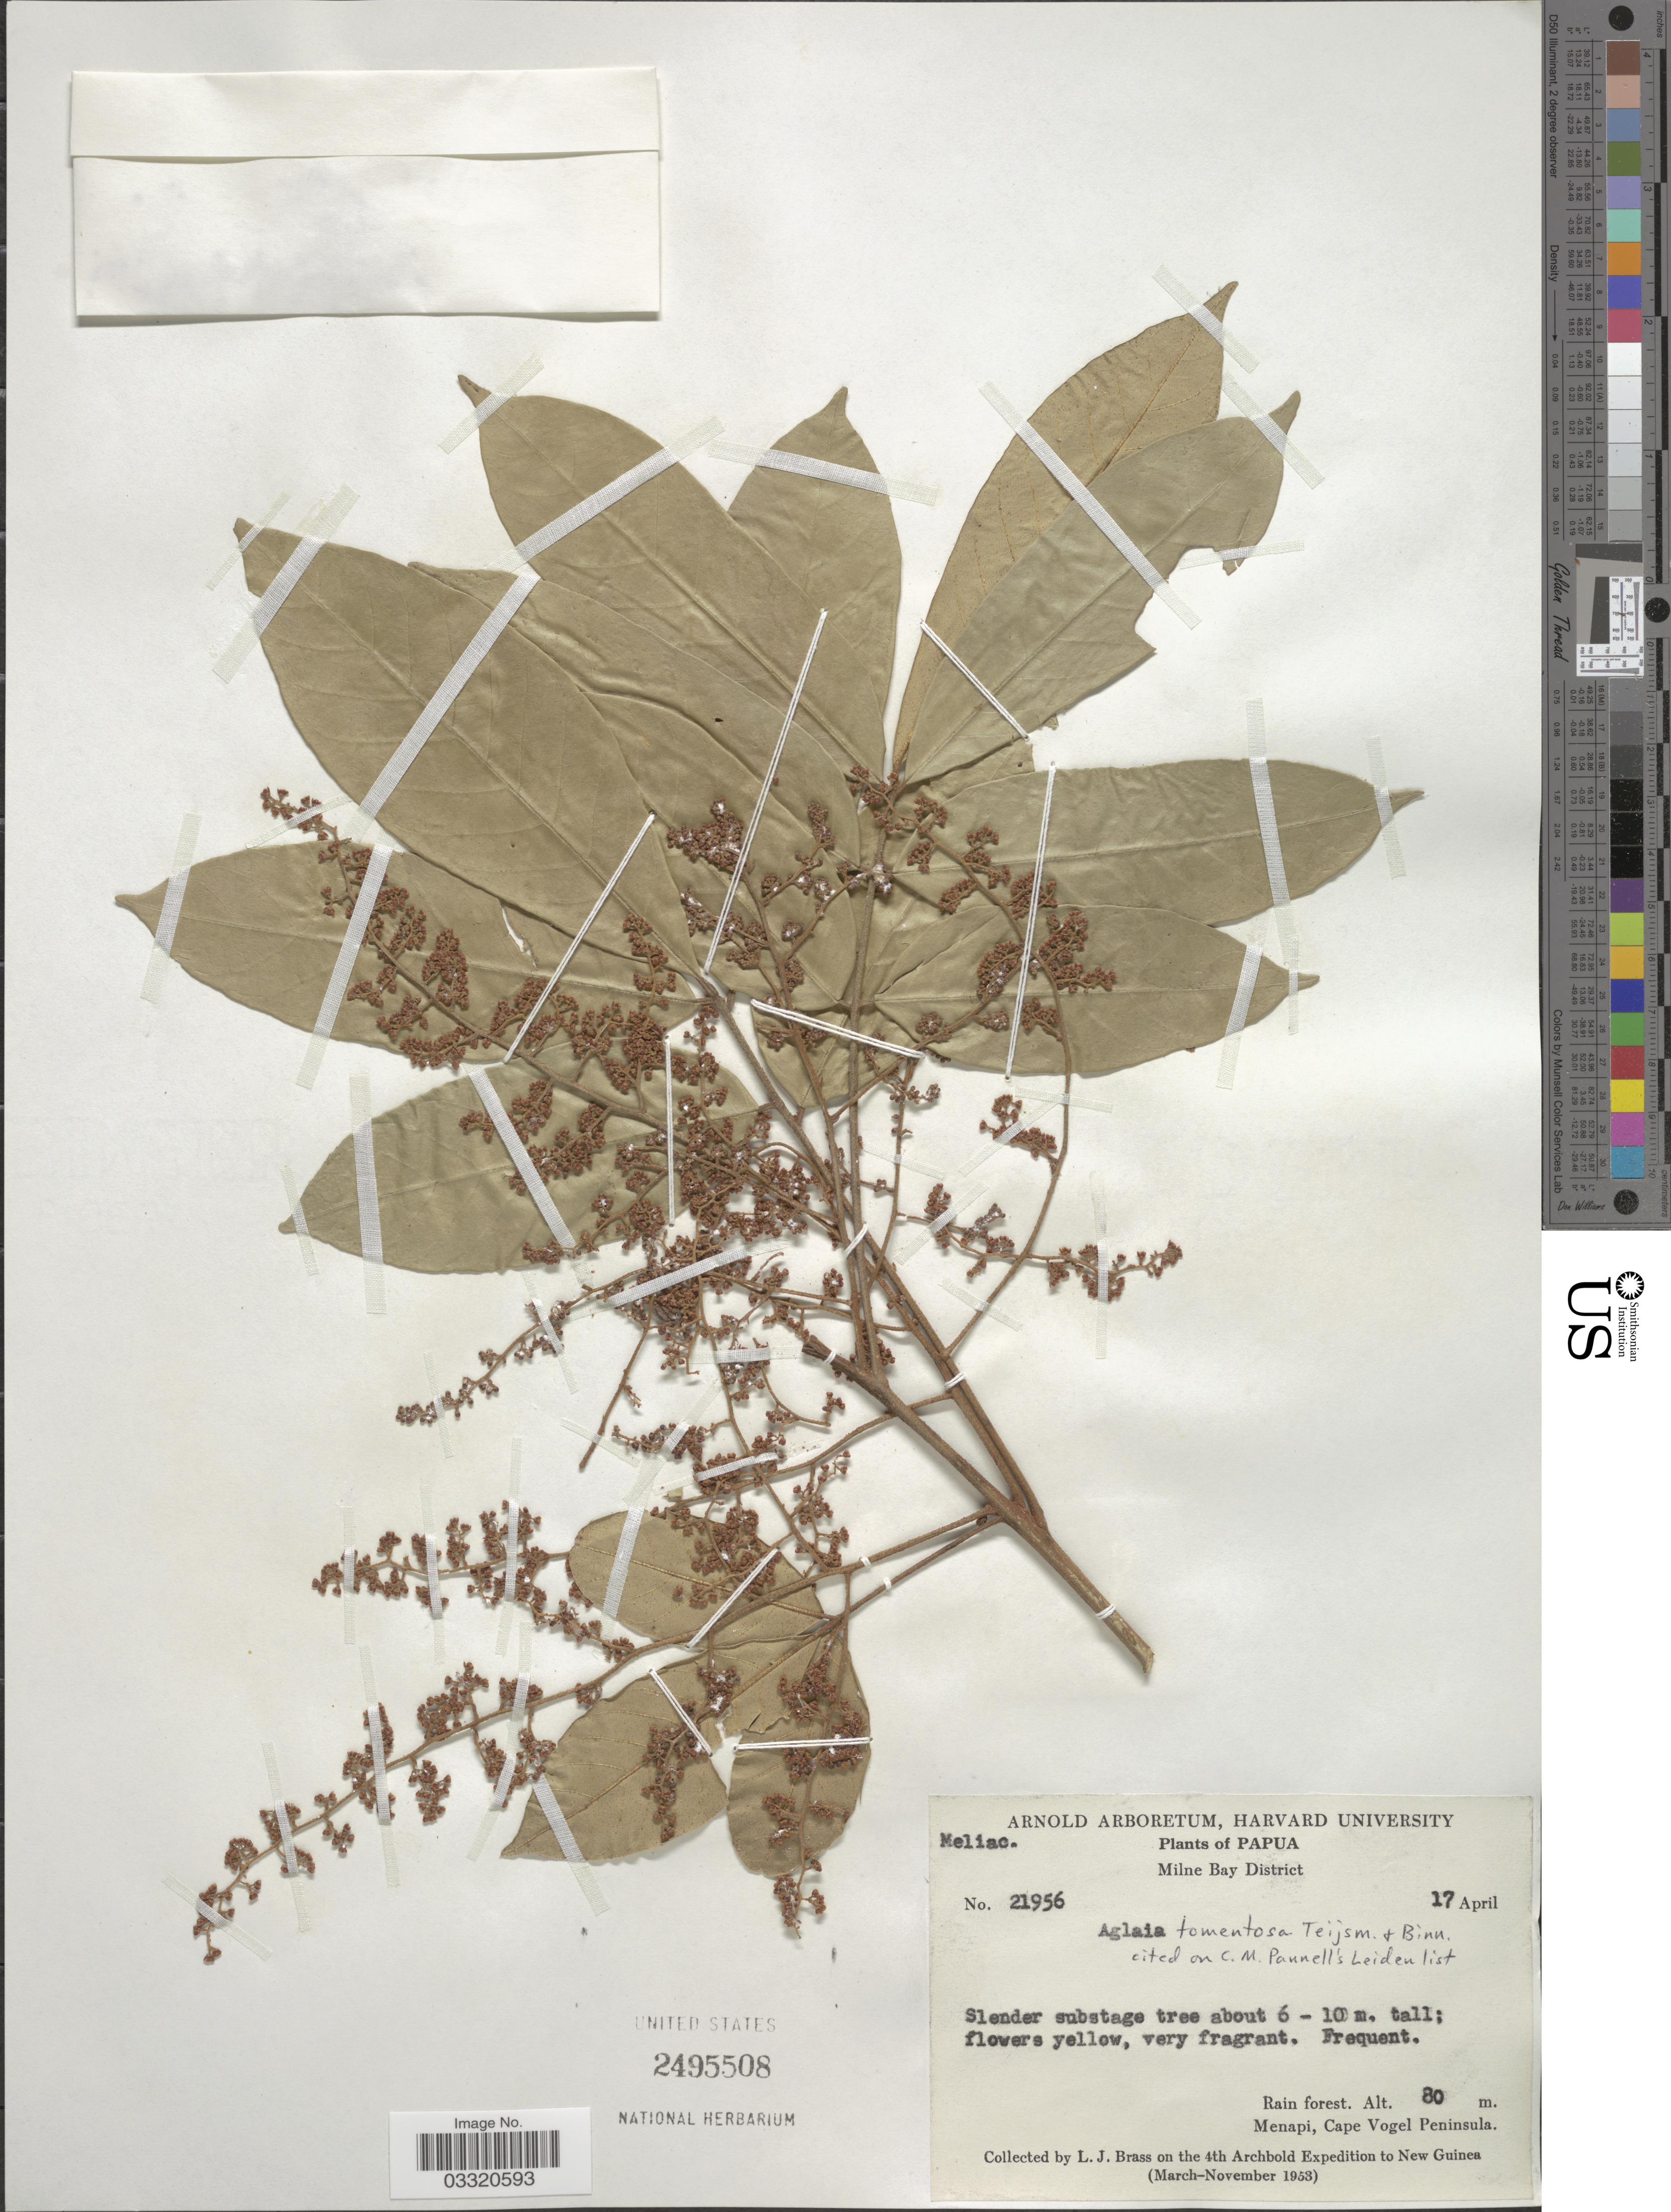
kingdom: Plantae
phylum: Tracheophyta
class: Magnoliopsida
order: Sapindales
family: Meliaceae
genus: Aglaia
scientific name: Aglaia tomentosa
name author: Teijsm. & Binn.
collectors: L. J. Brass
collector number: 21956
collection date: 1953-04-17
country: Papua New Guinea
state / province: Milne Bay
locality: Papua. Milne Bay District. Menapi, Cpae Vogel Peninsula.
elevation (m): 80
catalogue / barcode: US 2495508